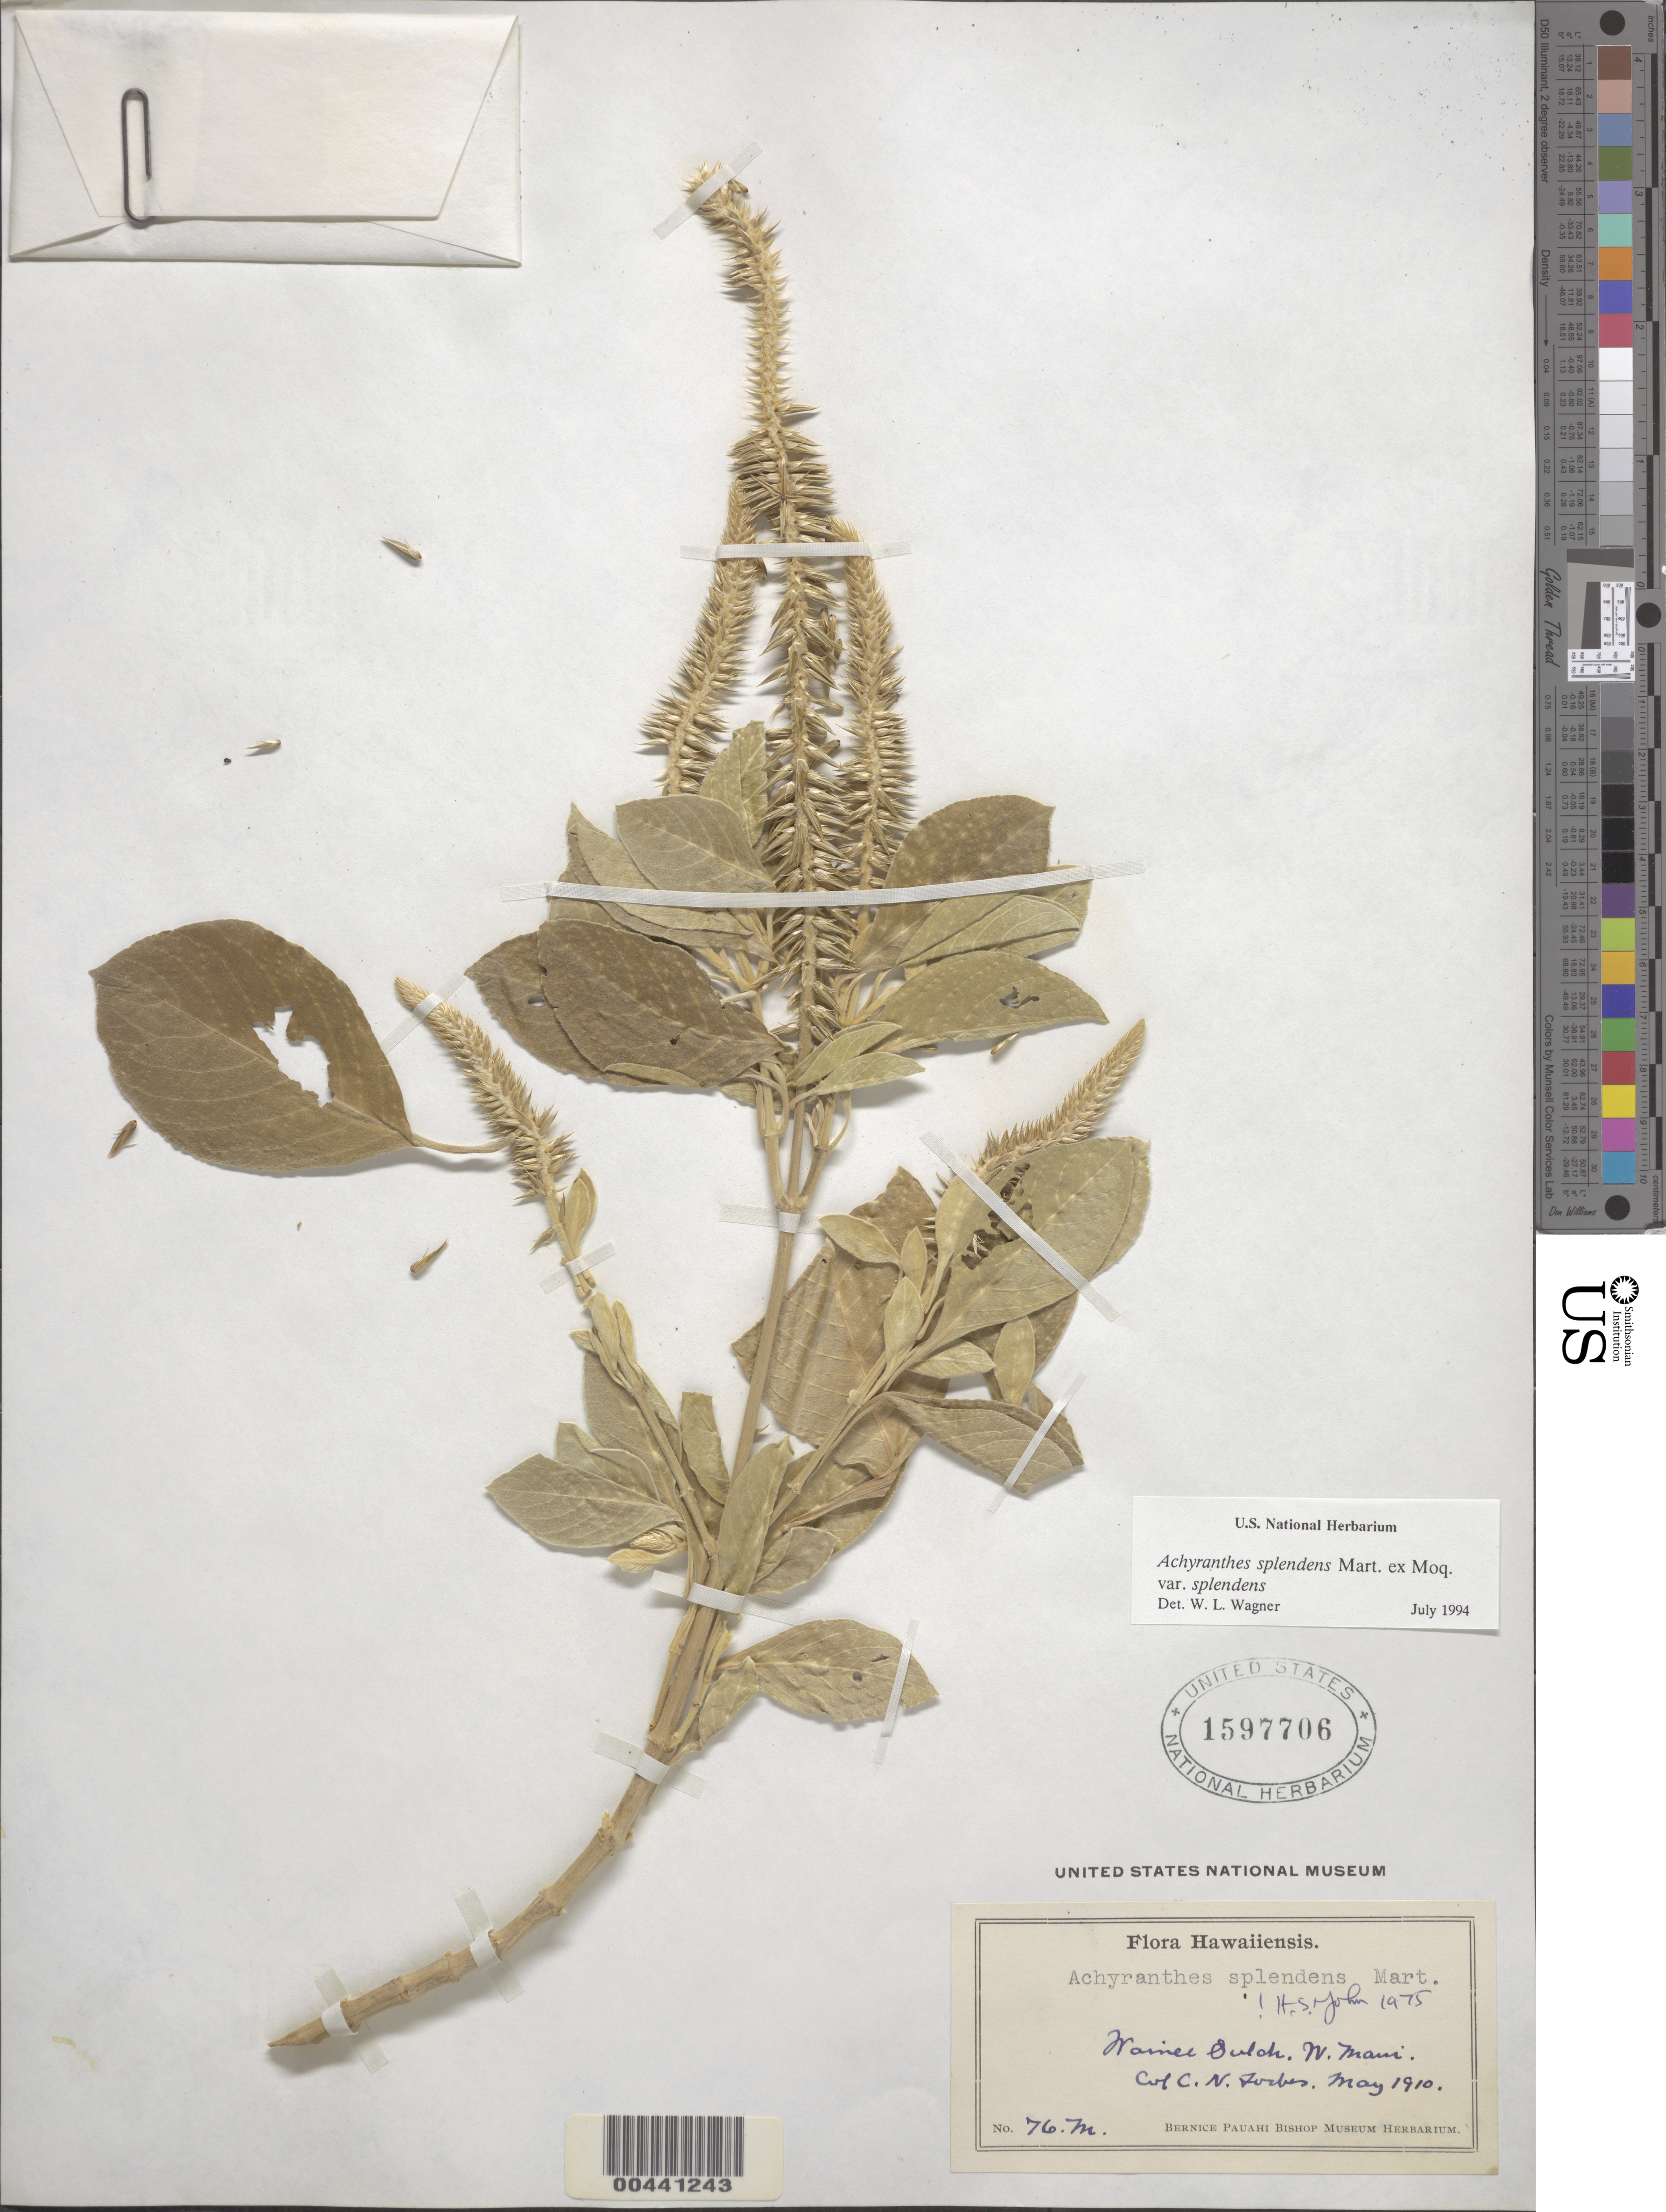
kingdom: Plantae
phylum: Tracheophyta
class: Magnoliopsida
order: Caryophyllales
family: Amaranthaceae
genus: Achyranthes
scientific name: Achyranthes splendens var. splendens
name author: Mart. ex Moq.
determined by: Wagner, W. L., (BOT), Smithsonian Institution - National Museum of Natural History (UNITED STATES)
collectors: C. N. Forbes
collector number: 76.M.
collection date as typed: May 1910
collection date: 1910-05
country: United States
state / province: Hawaii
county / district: Maui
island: Maui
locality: W Maui, Wainee Gulch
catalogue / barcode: US 1597706